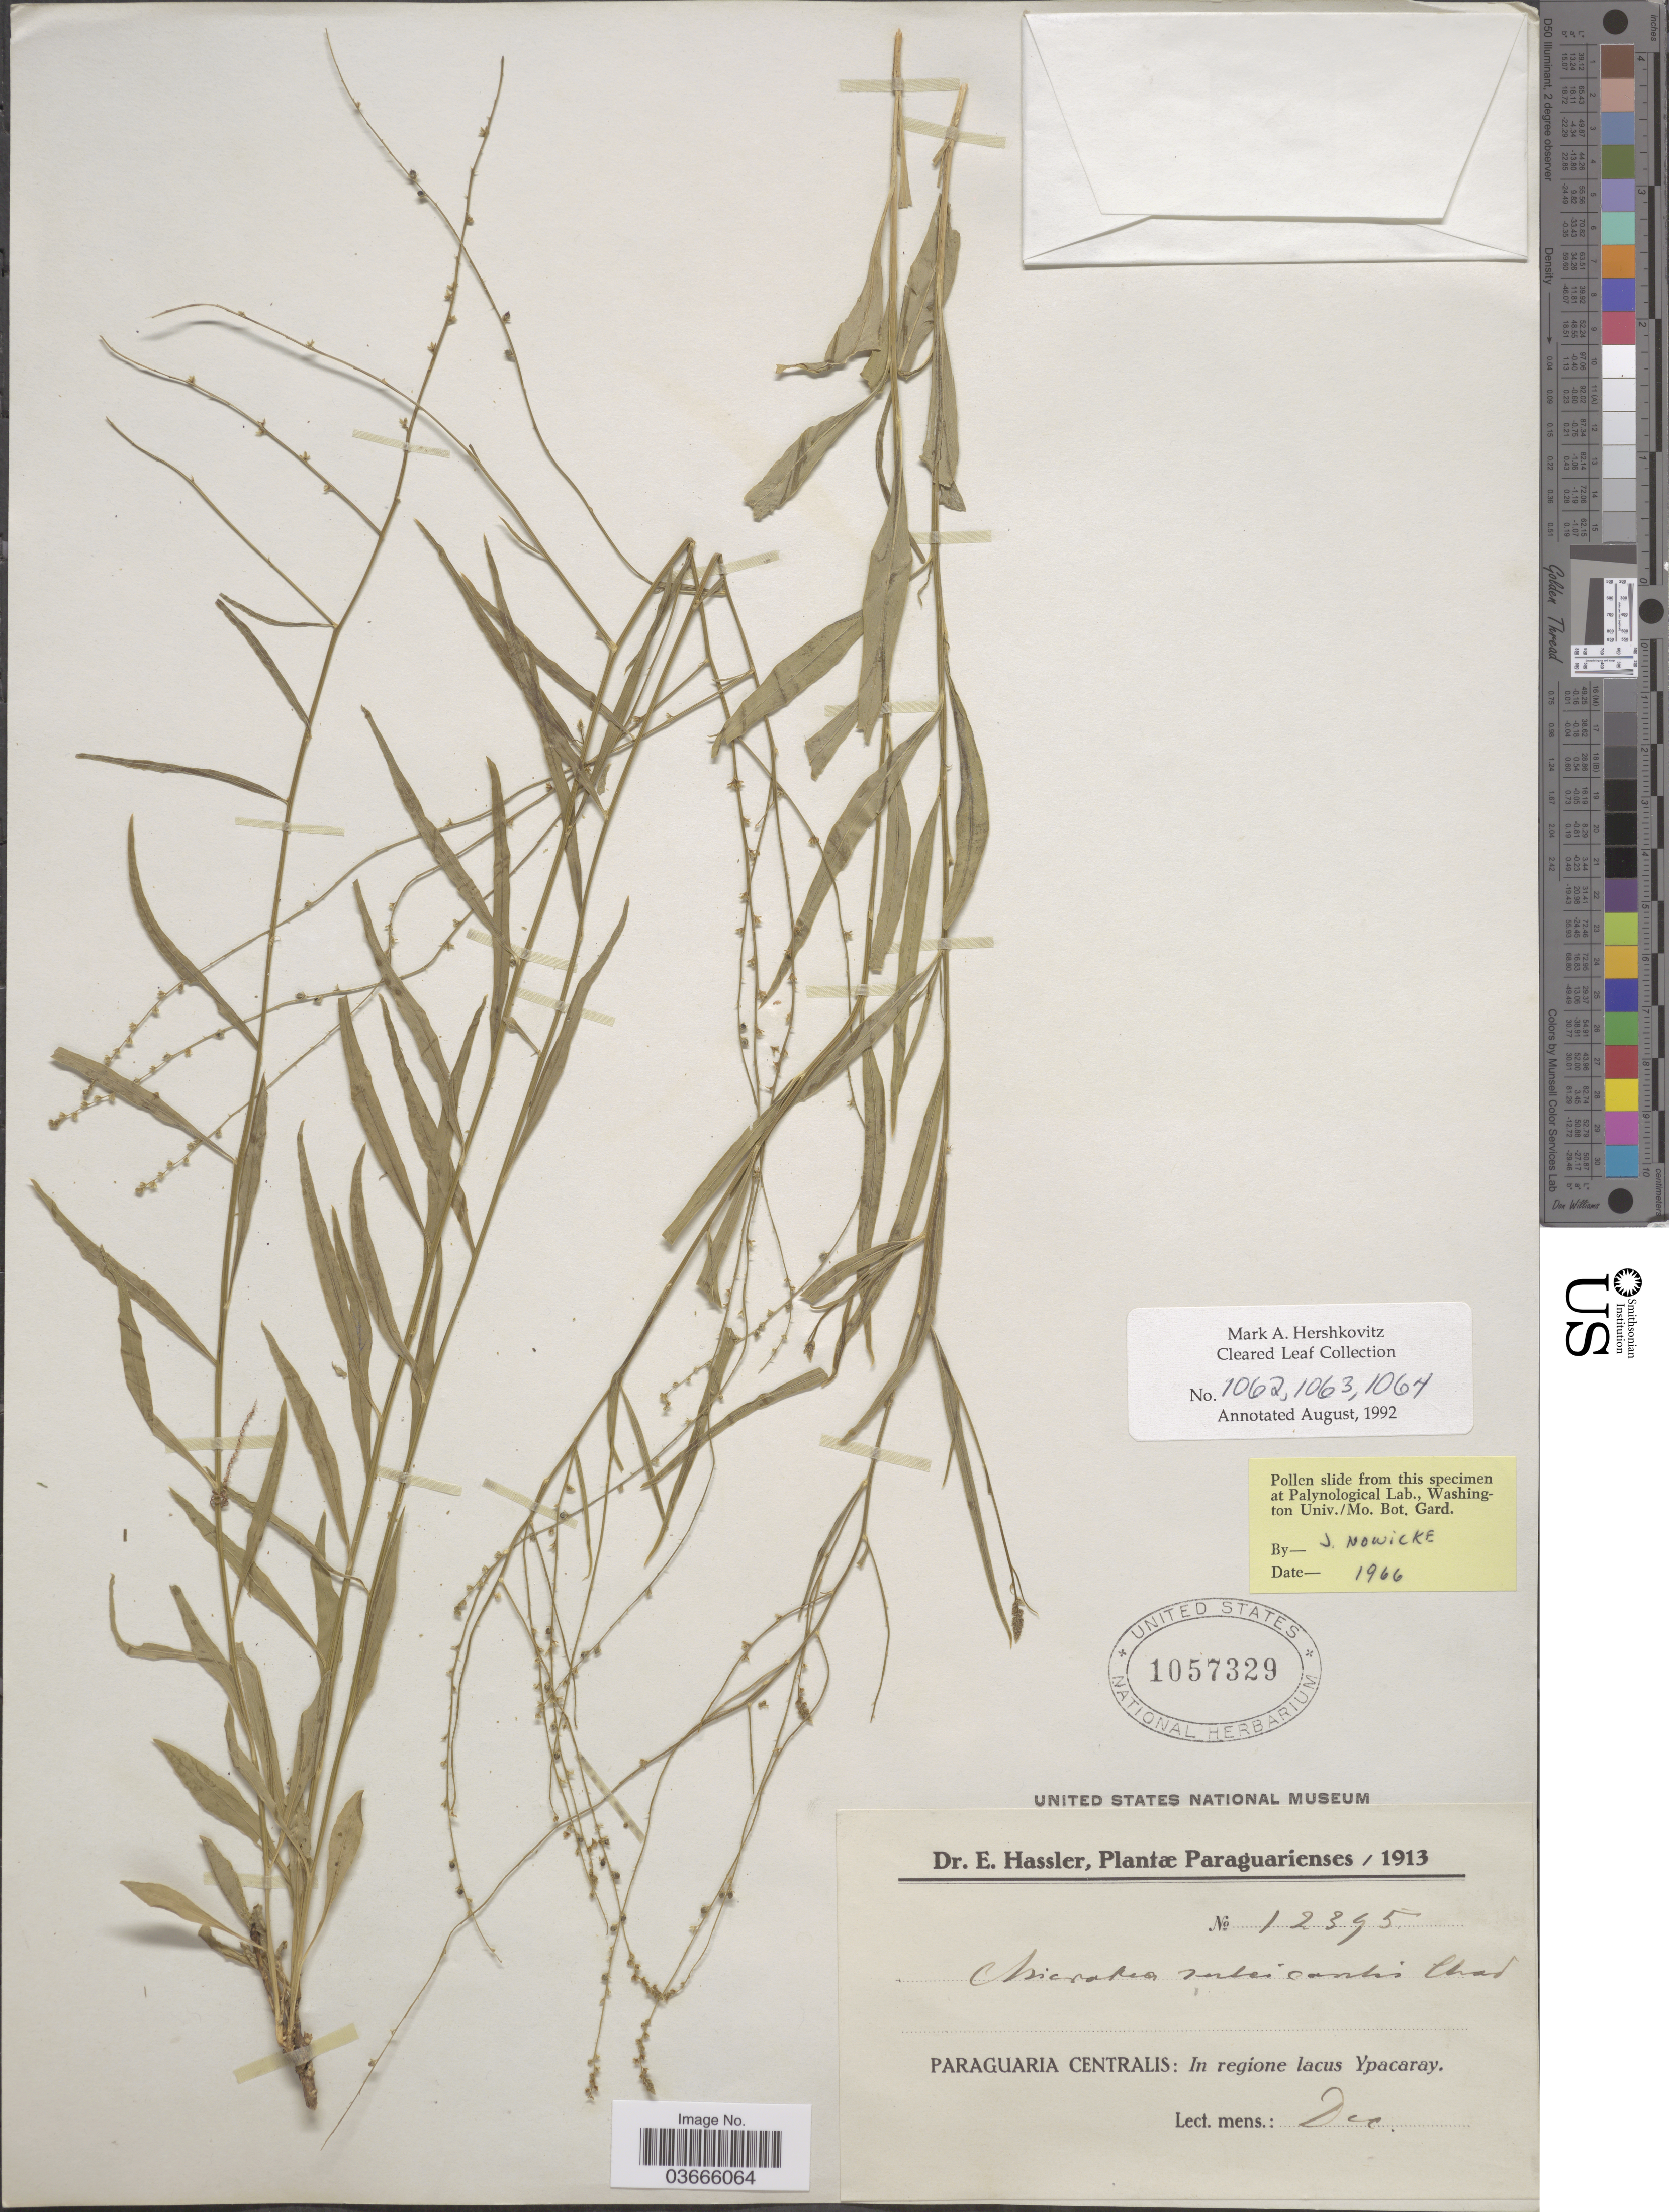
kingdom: Plantae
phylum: Tracheophyta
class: Magnoliopsida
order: Caryophyllales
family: Microteaceae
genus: Microtea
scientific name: Microtea sulcicaulis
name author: Chodat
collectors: E. Hassler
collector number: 12395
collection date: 1913-12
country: Paraguay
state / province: Paraguari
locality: Paraguaria centralis: In regione lacus Ypacaray.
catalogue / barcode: US 1057329